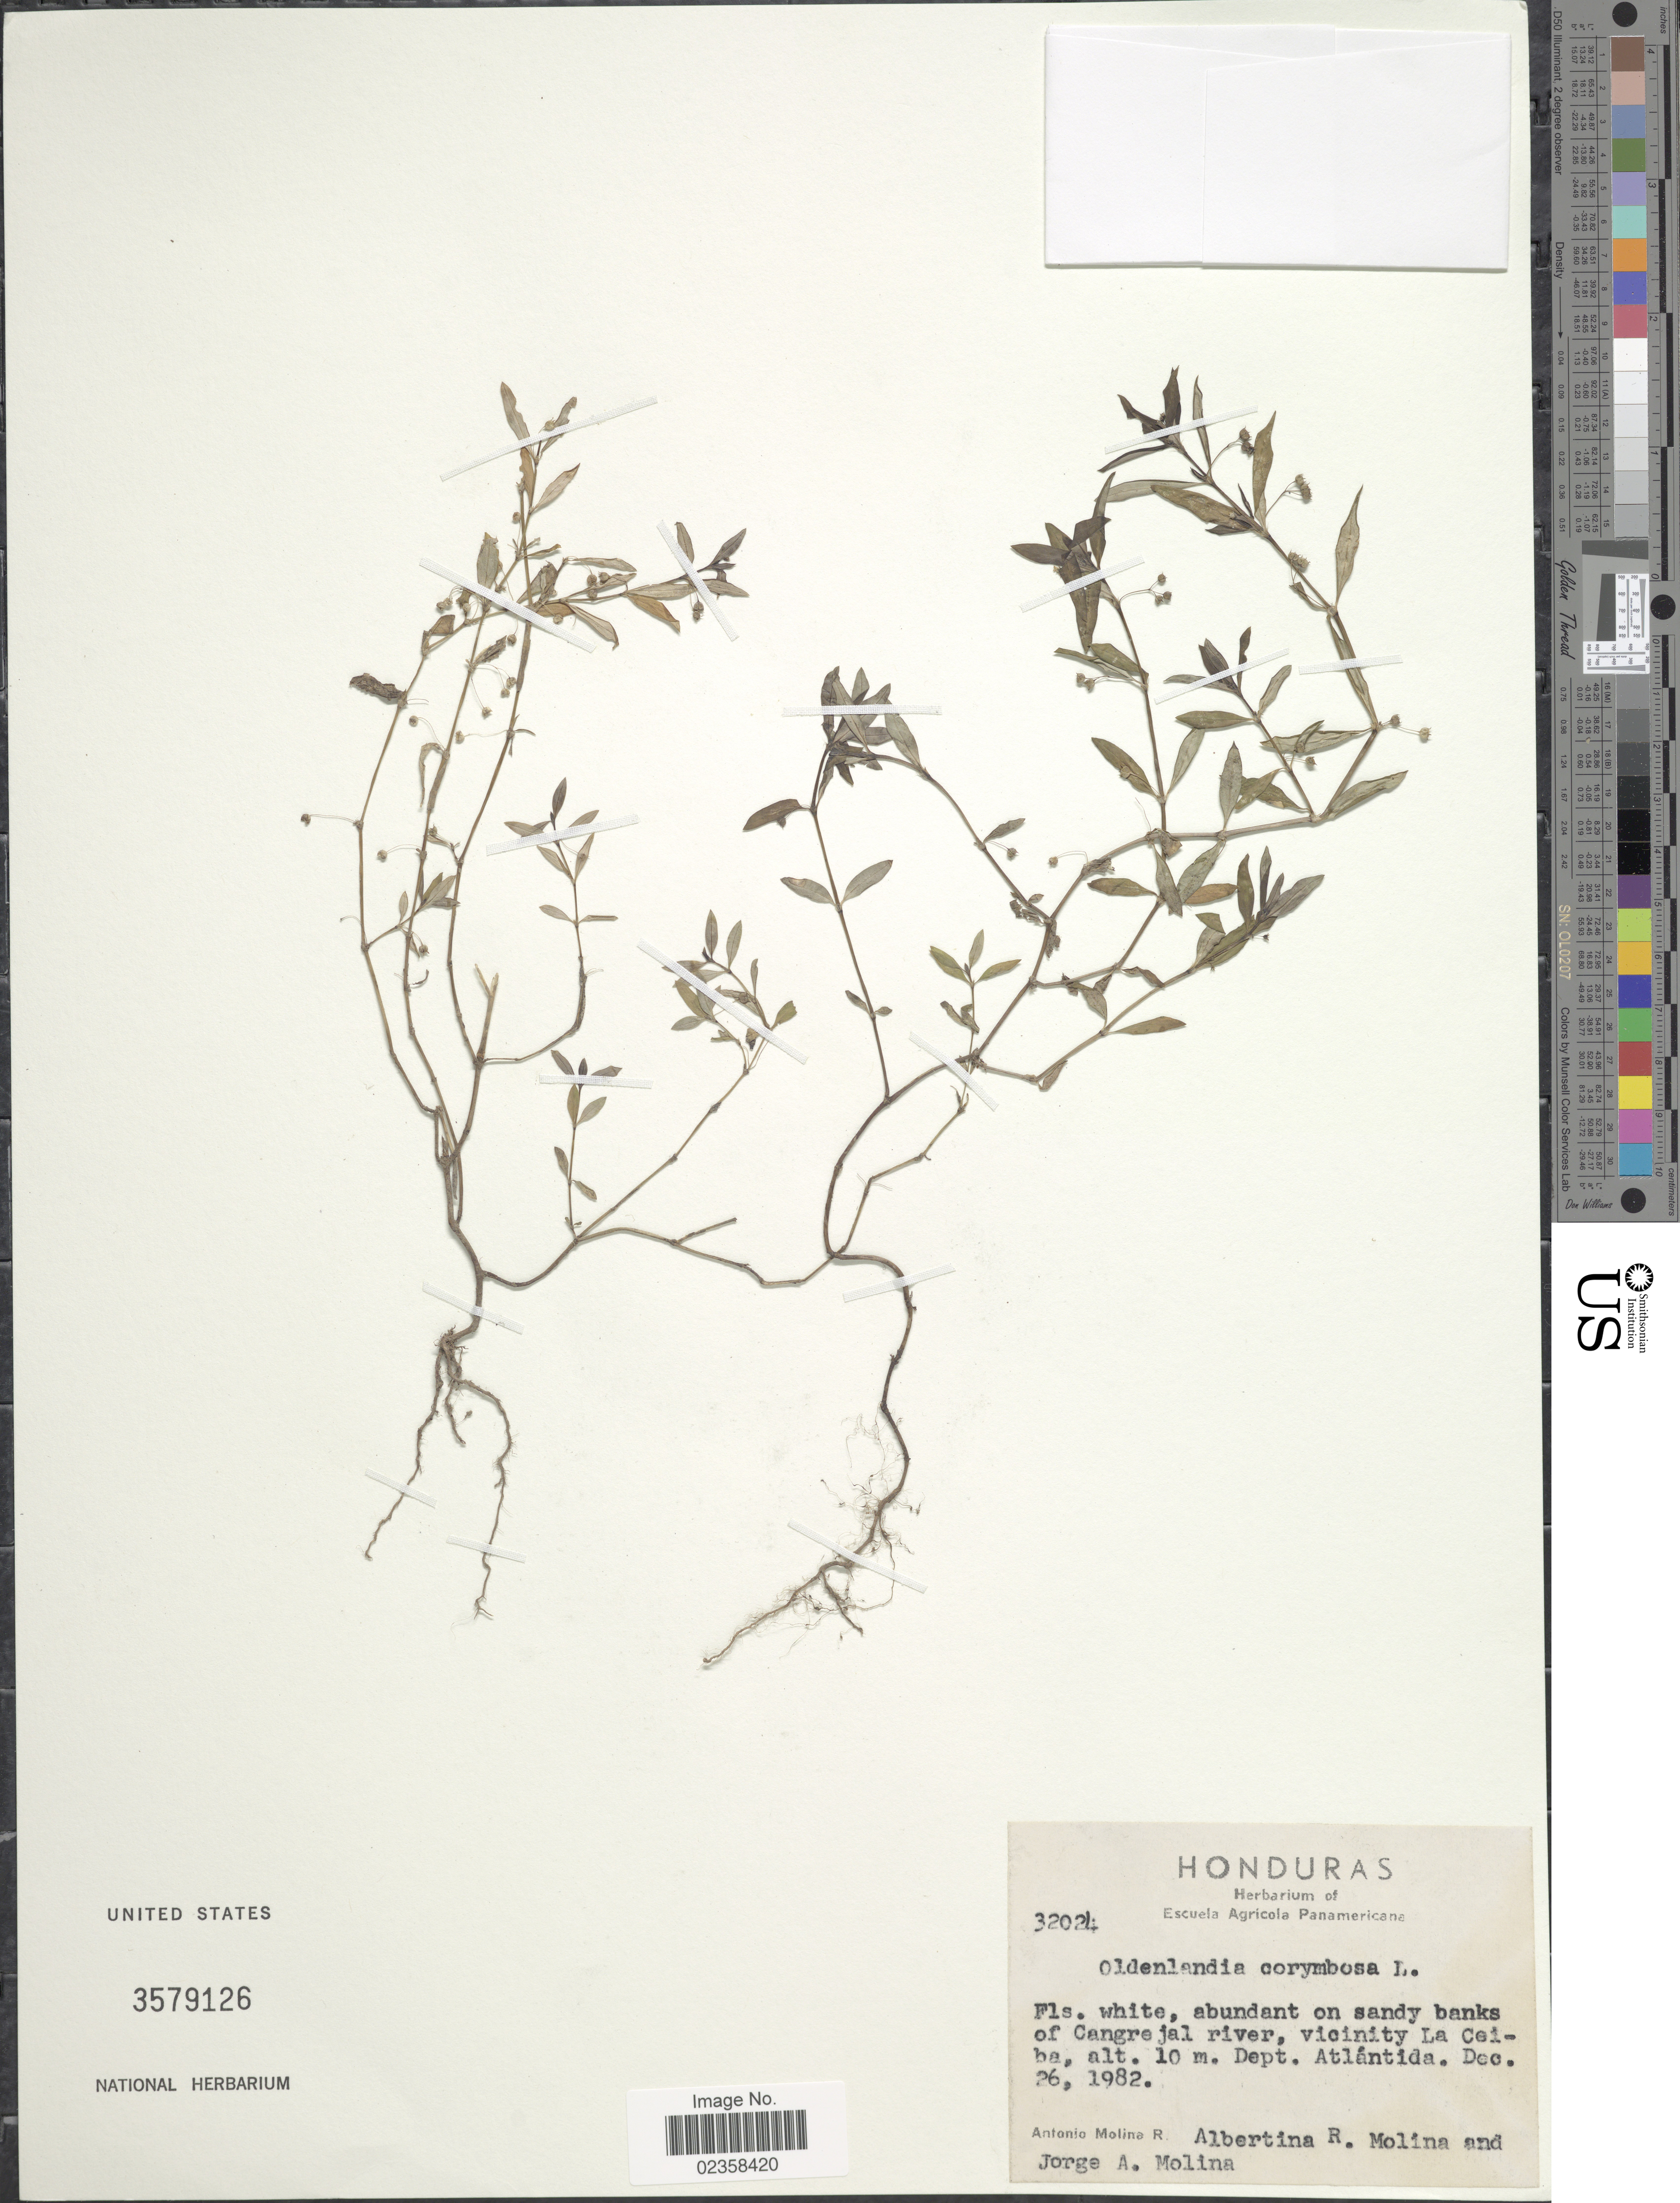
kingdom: Plantae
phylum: Tracheophyta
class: Magnoliopsida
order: Gentianales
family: Rubiaceae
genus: Oldenlandia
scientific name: Oldenlandia corymbosa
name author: L.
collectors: A. Molina R., A. R. Molina & J. A. Molina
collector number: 32024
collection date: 1982-12-26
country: Honduras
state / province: Atlántida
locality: Abundant on sandy banks of Cangrejal river, vicinity La Ceiba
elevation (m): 10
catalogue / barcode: US 3579126